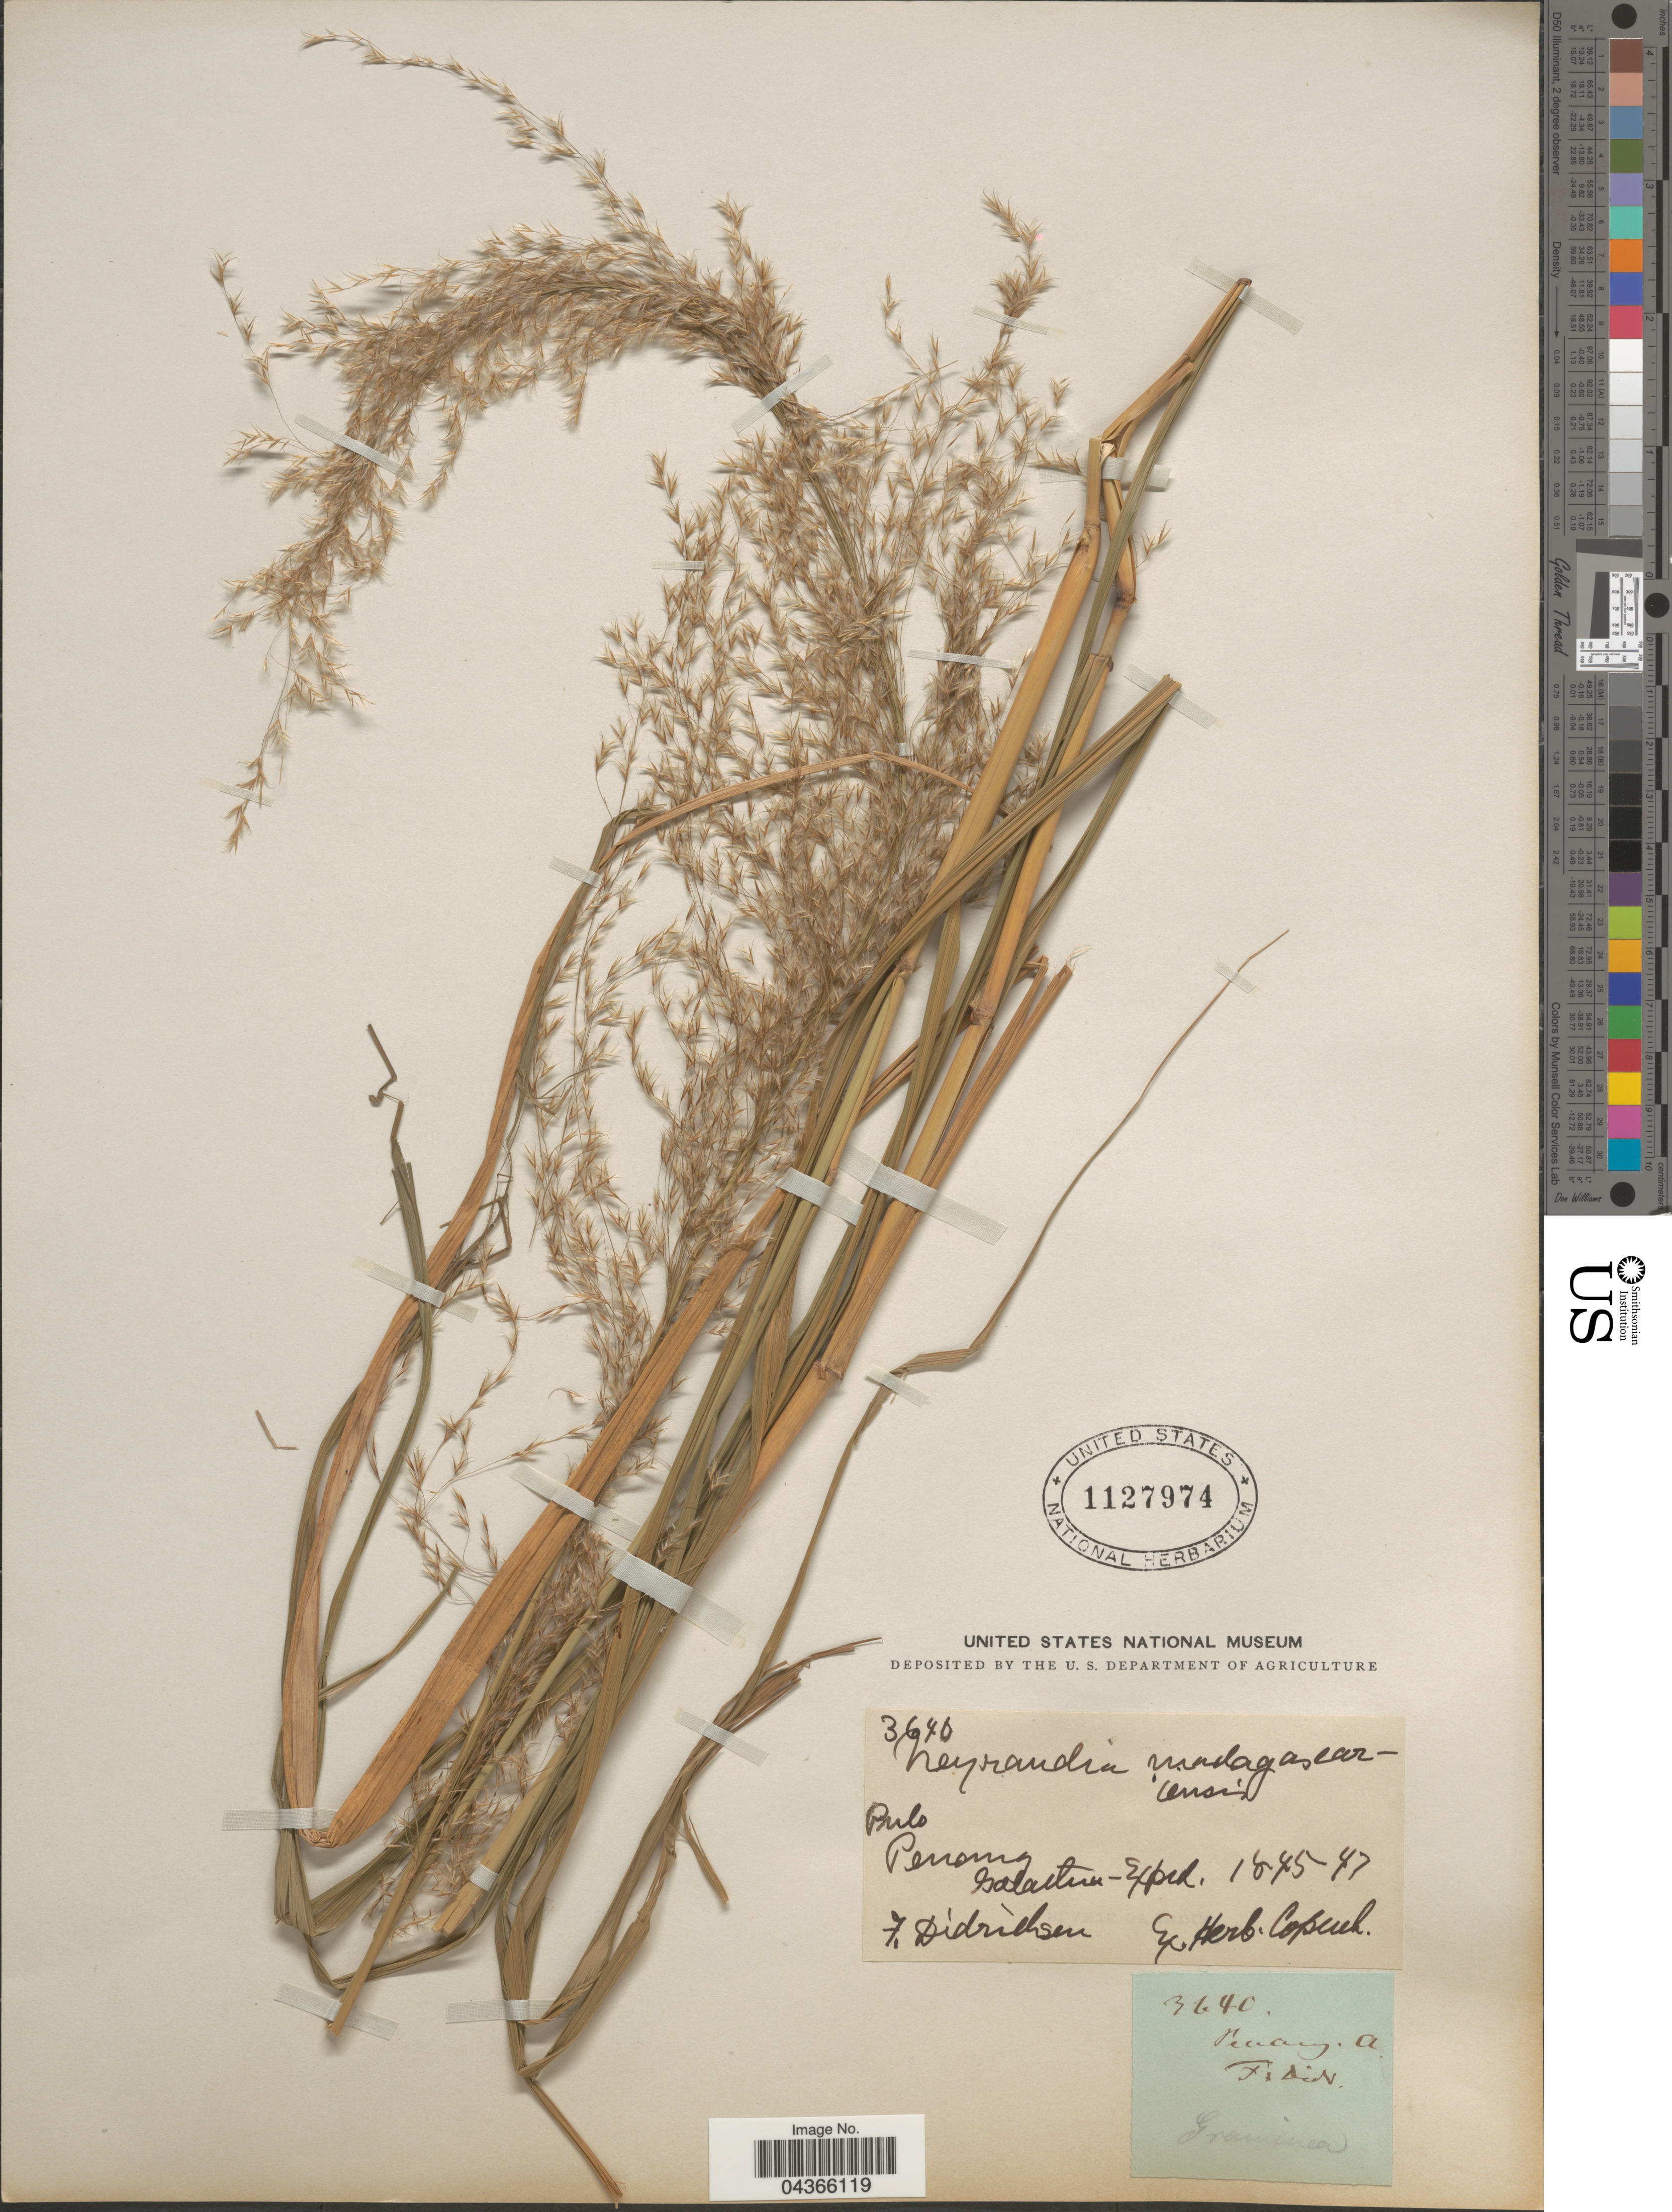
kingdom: Plantae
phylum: Tracheophyta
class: Liliopsida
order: Poales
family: Poaceae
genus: Neyraudia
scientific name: Neyraudia arundinacea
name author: (L.) Henr.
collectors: F. Didrichsen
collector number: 3640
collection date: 1845/1847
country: Malaysia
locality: Pulo. Penang. Galathea-Exped.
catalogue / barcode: US 1127974